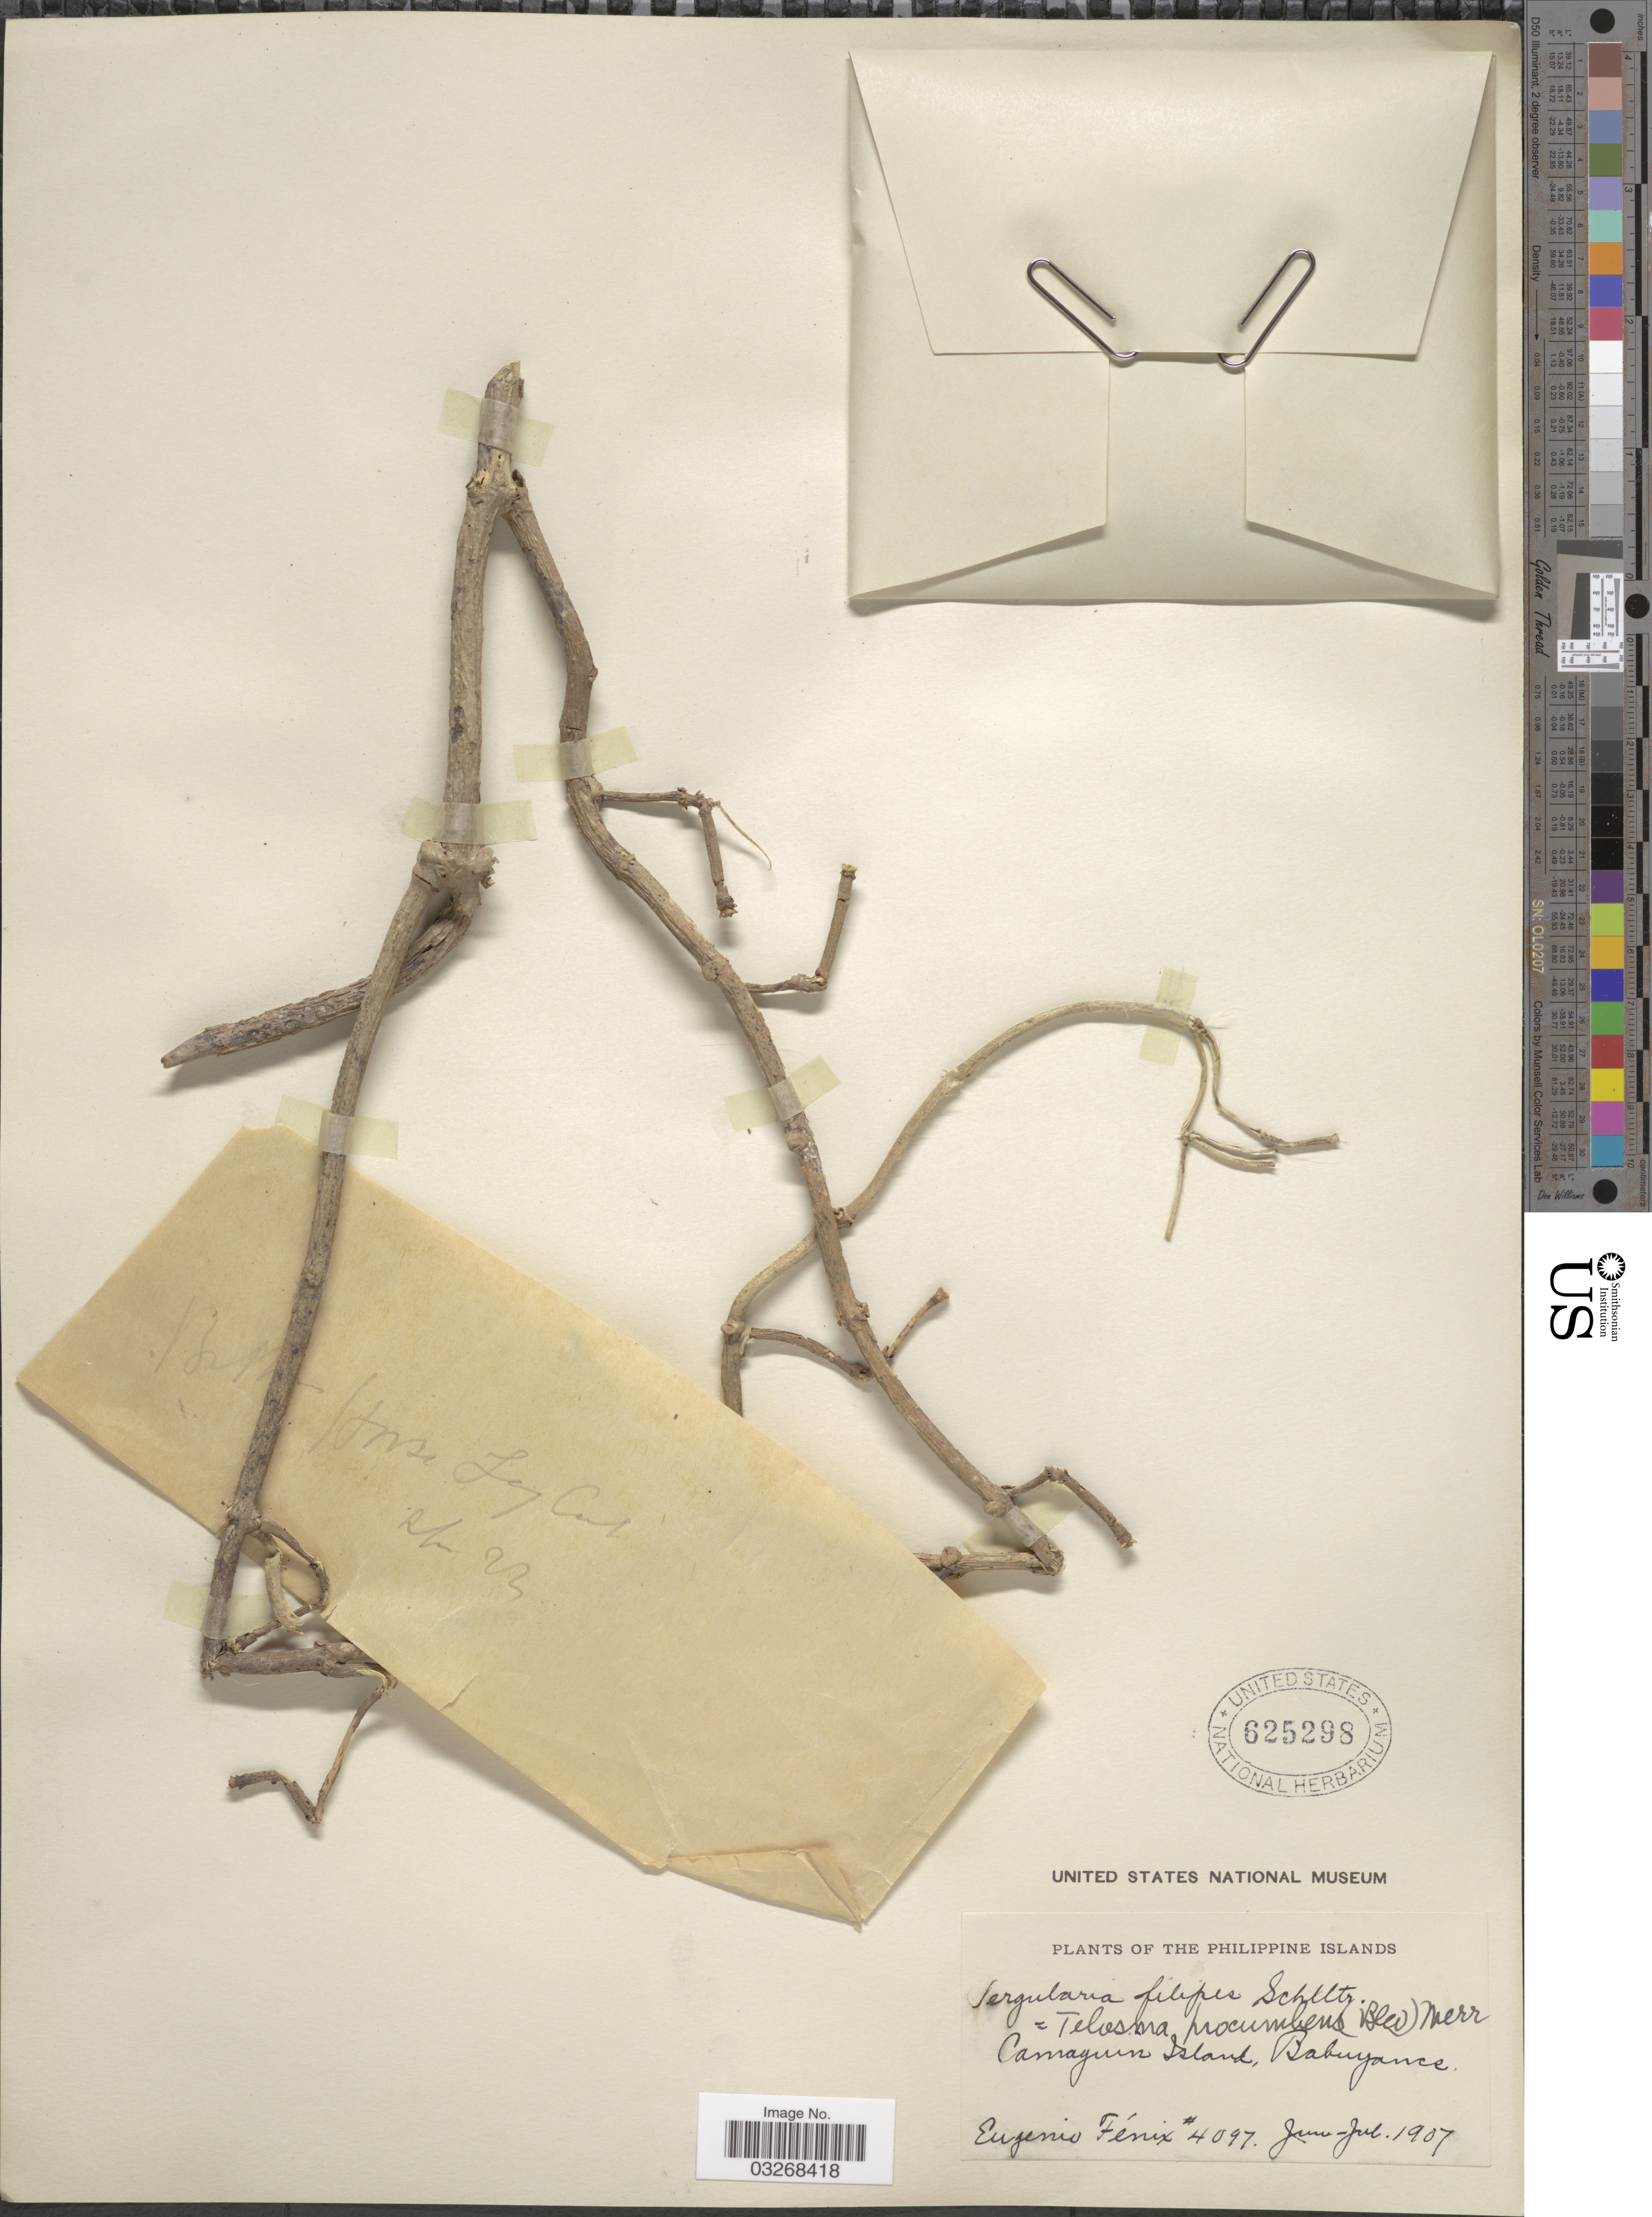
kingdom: Plantae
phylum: Tracheophyta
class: Magnoliopsida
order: Gentianales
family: Apocynaceae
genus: Telosma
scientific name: Telosma procumbens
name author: (Blanco) Merr.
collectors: E. Fénix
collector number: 4097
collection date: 1907-06/1907-07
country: Philippines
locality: Camaguin Island, Babuyanes.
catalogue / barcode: US 625298